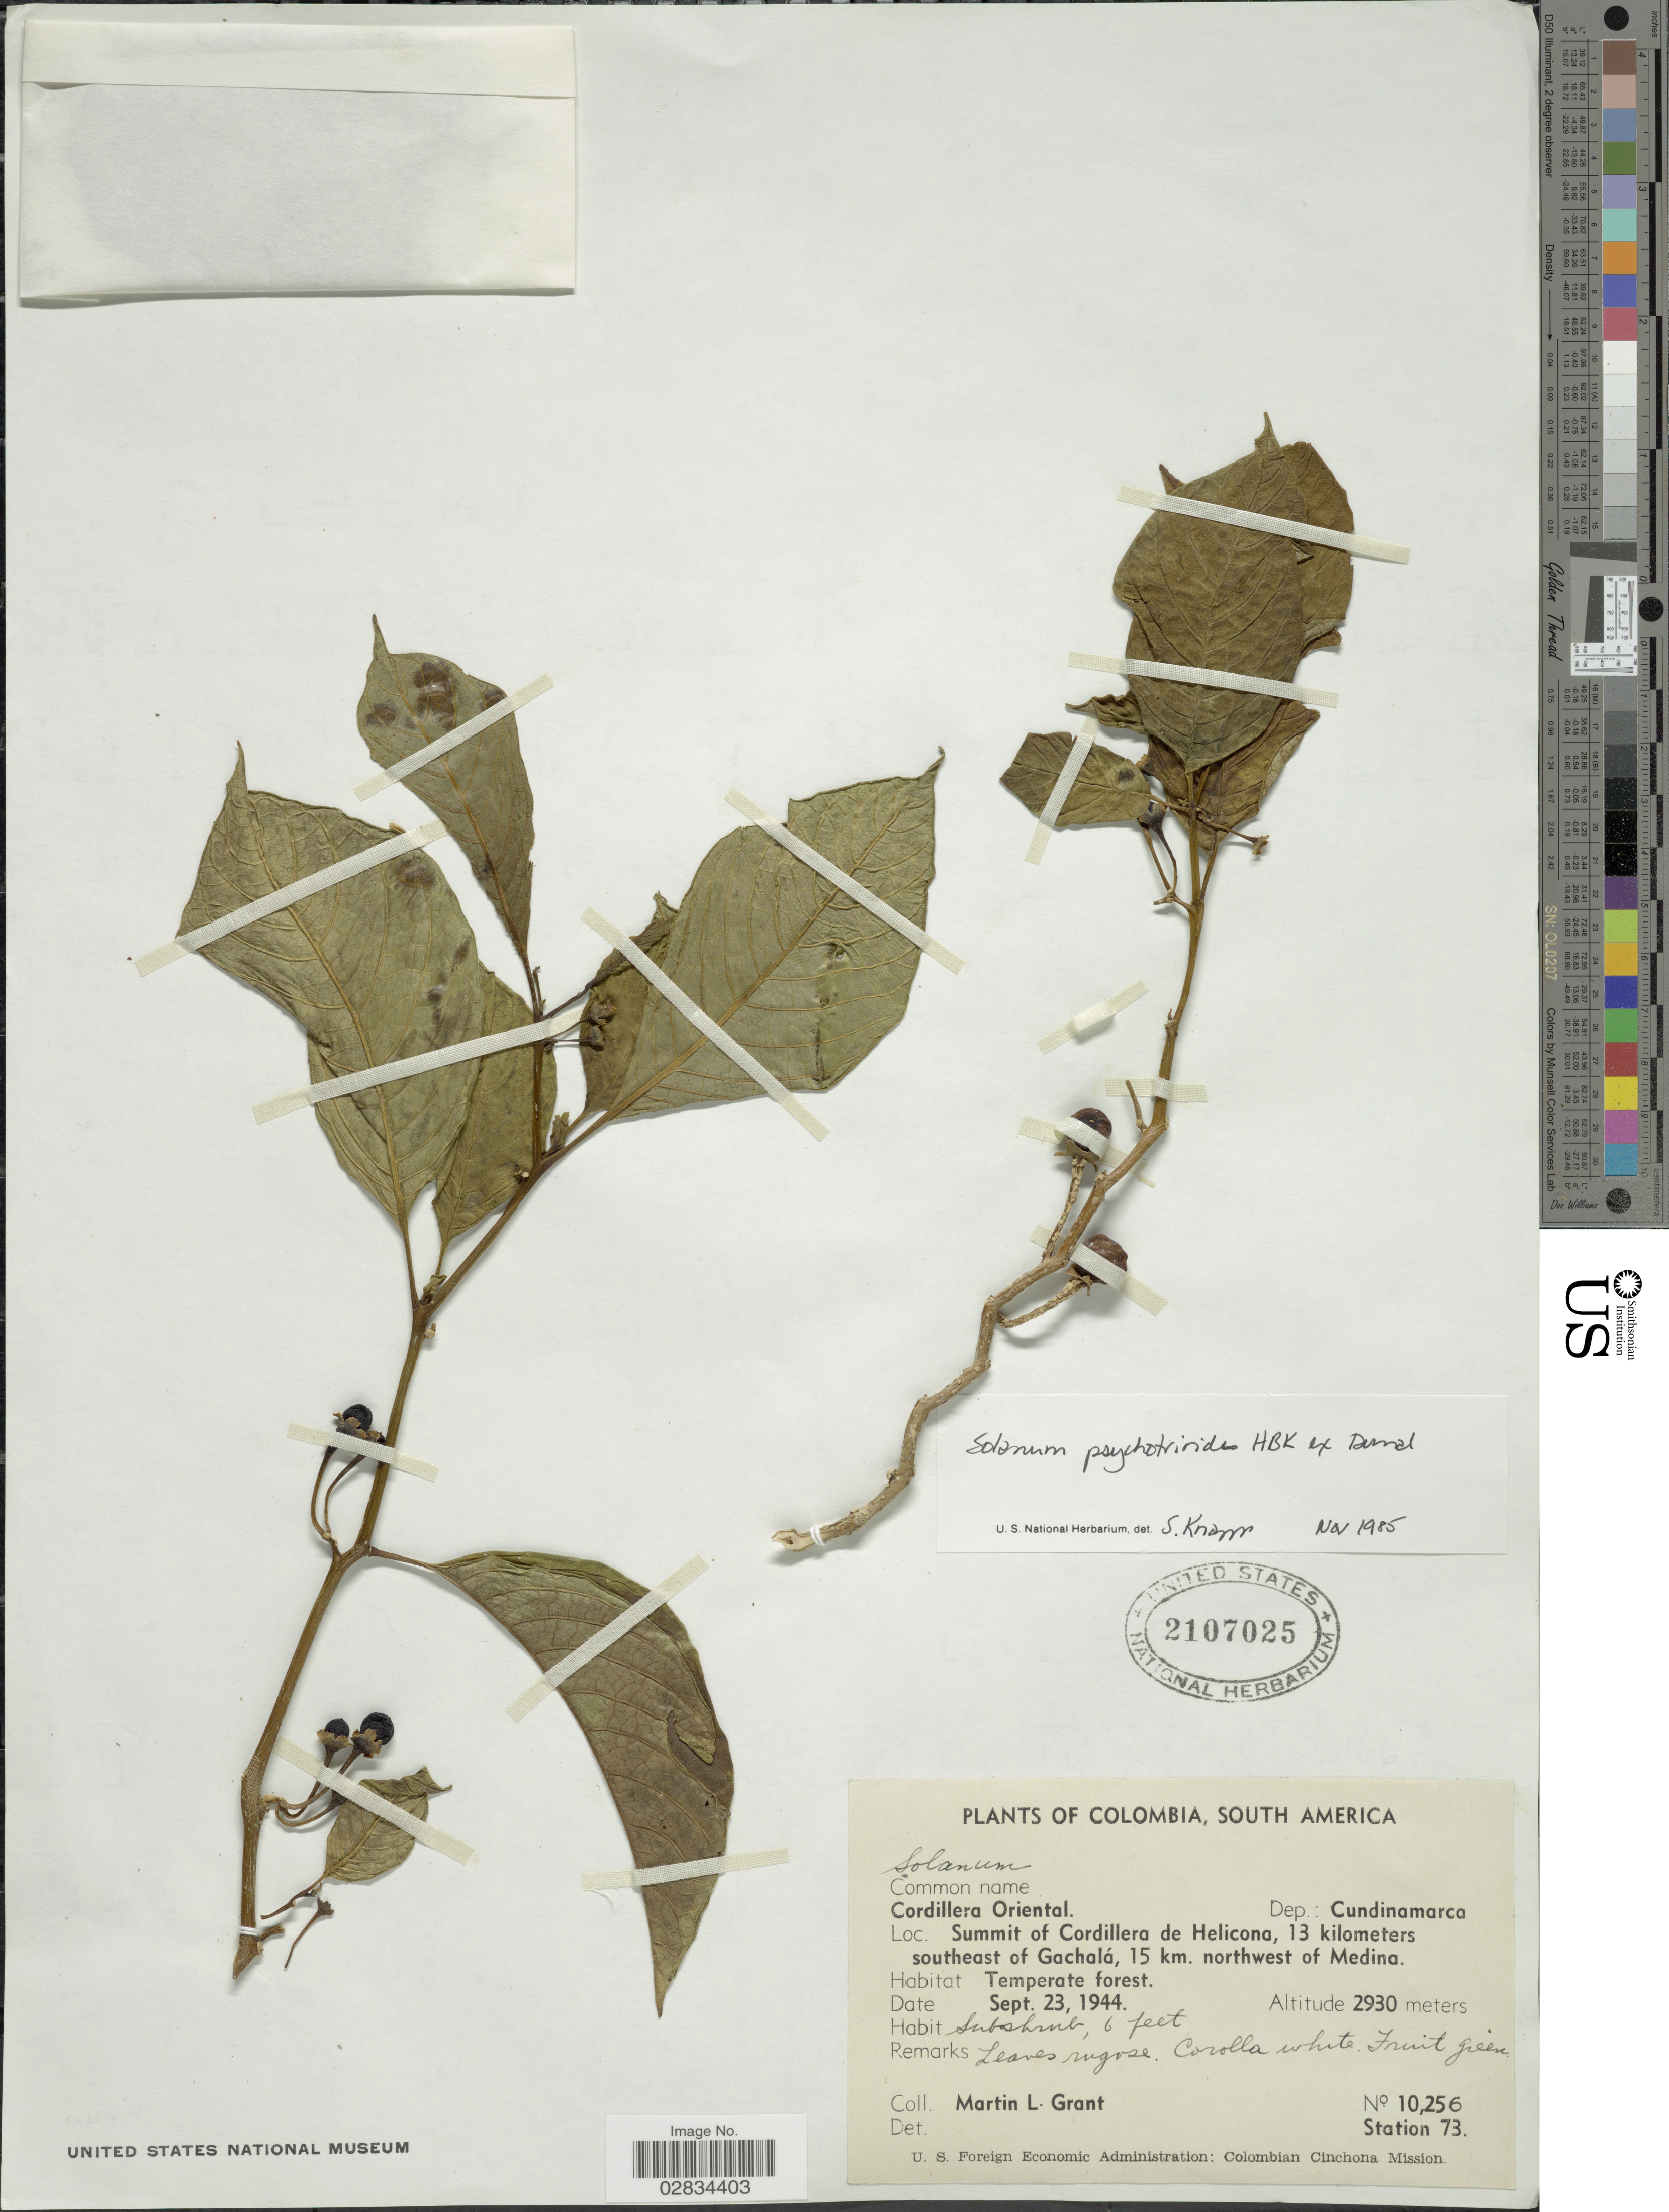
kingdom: Plantae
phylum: Tracheophyta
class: Magnoliopsida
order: Solanales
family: Solanaceae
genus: Solanum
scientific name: Solanum psychotrioides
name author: Dunal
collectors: M. L. Grant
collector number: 10256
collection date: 1944-09-23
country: Colombia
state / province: Cundinamarca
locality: Cordillera Oriental. Dep.: Cundinamarca. Summit of Cordillera de Helicona, 13 kilometers southeast of Gachalá, 15 km. northwest of Medina.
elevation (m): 2930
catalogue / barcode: US 2107025